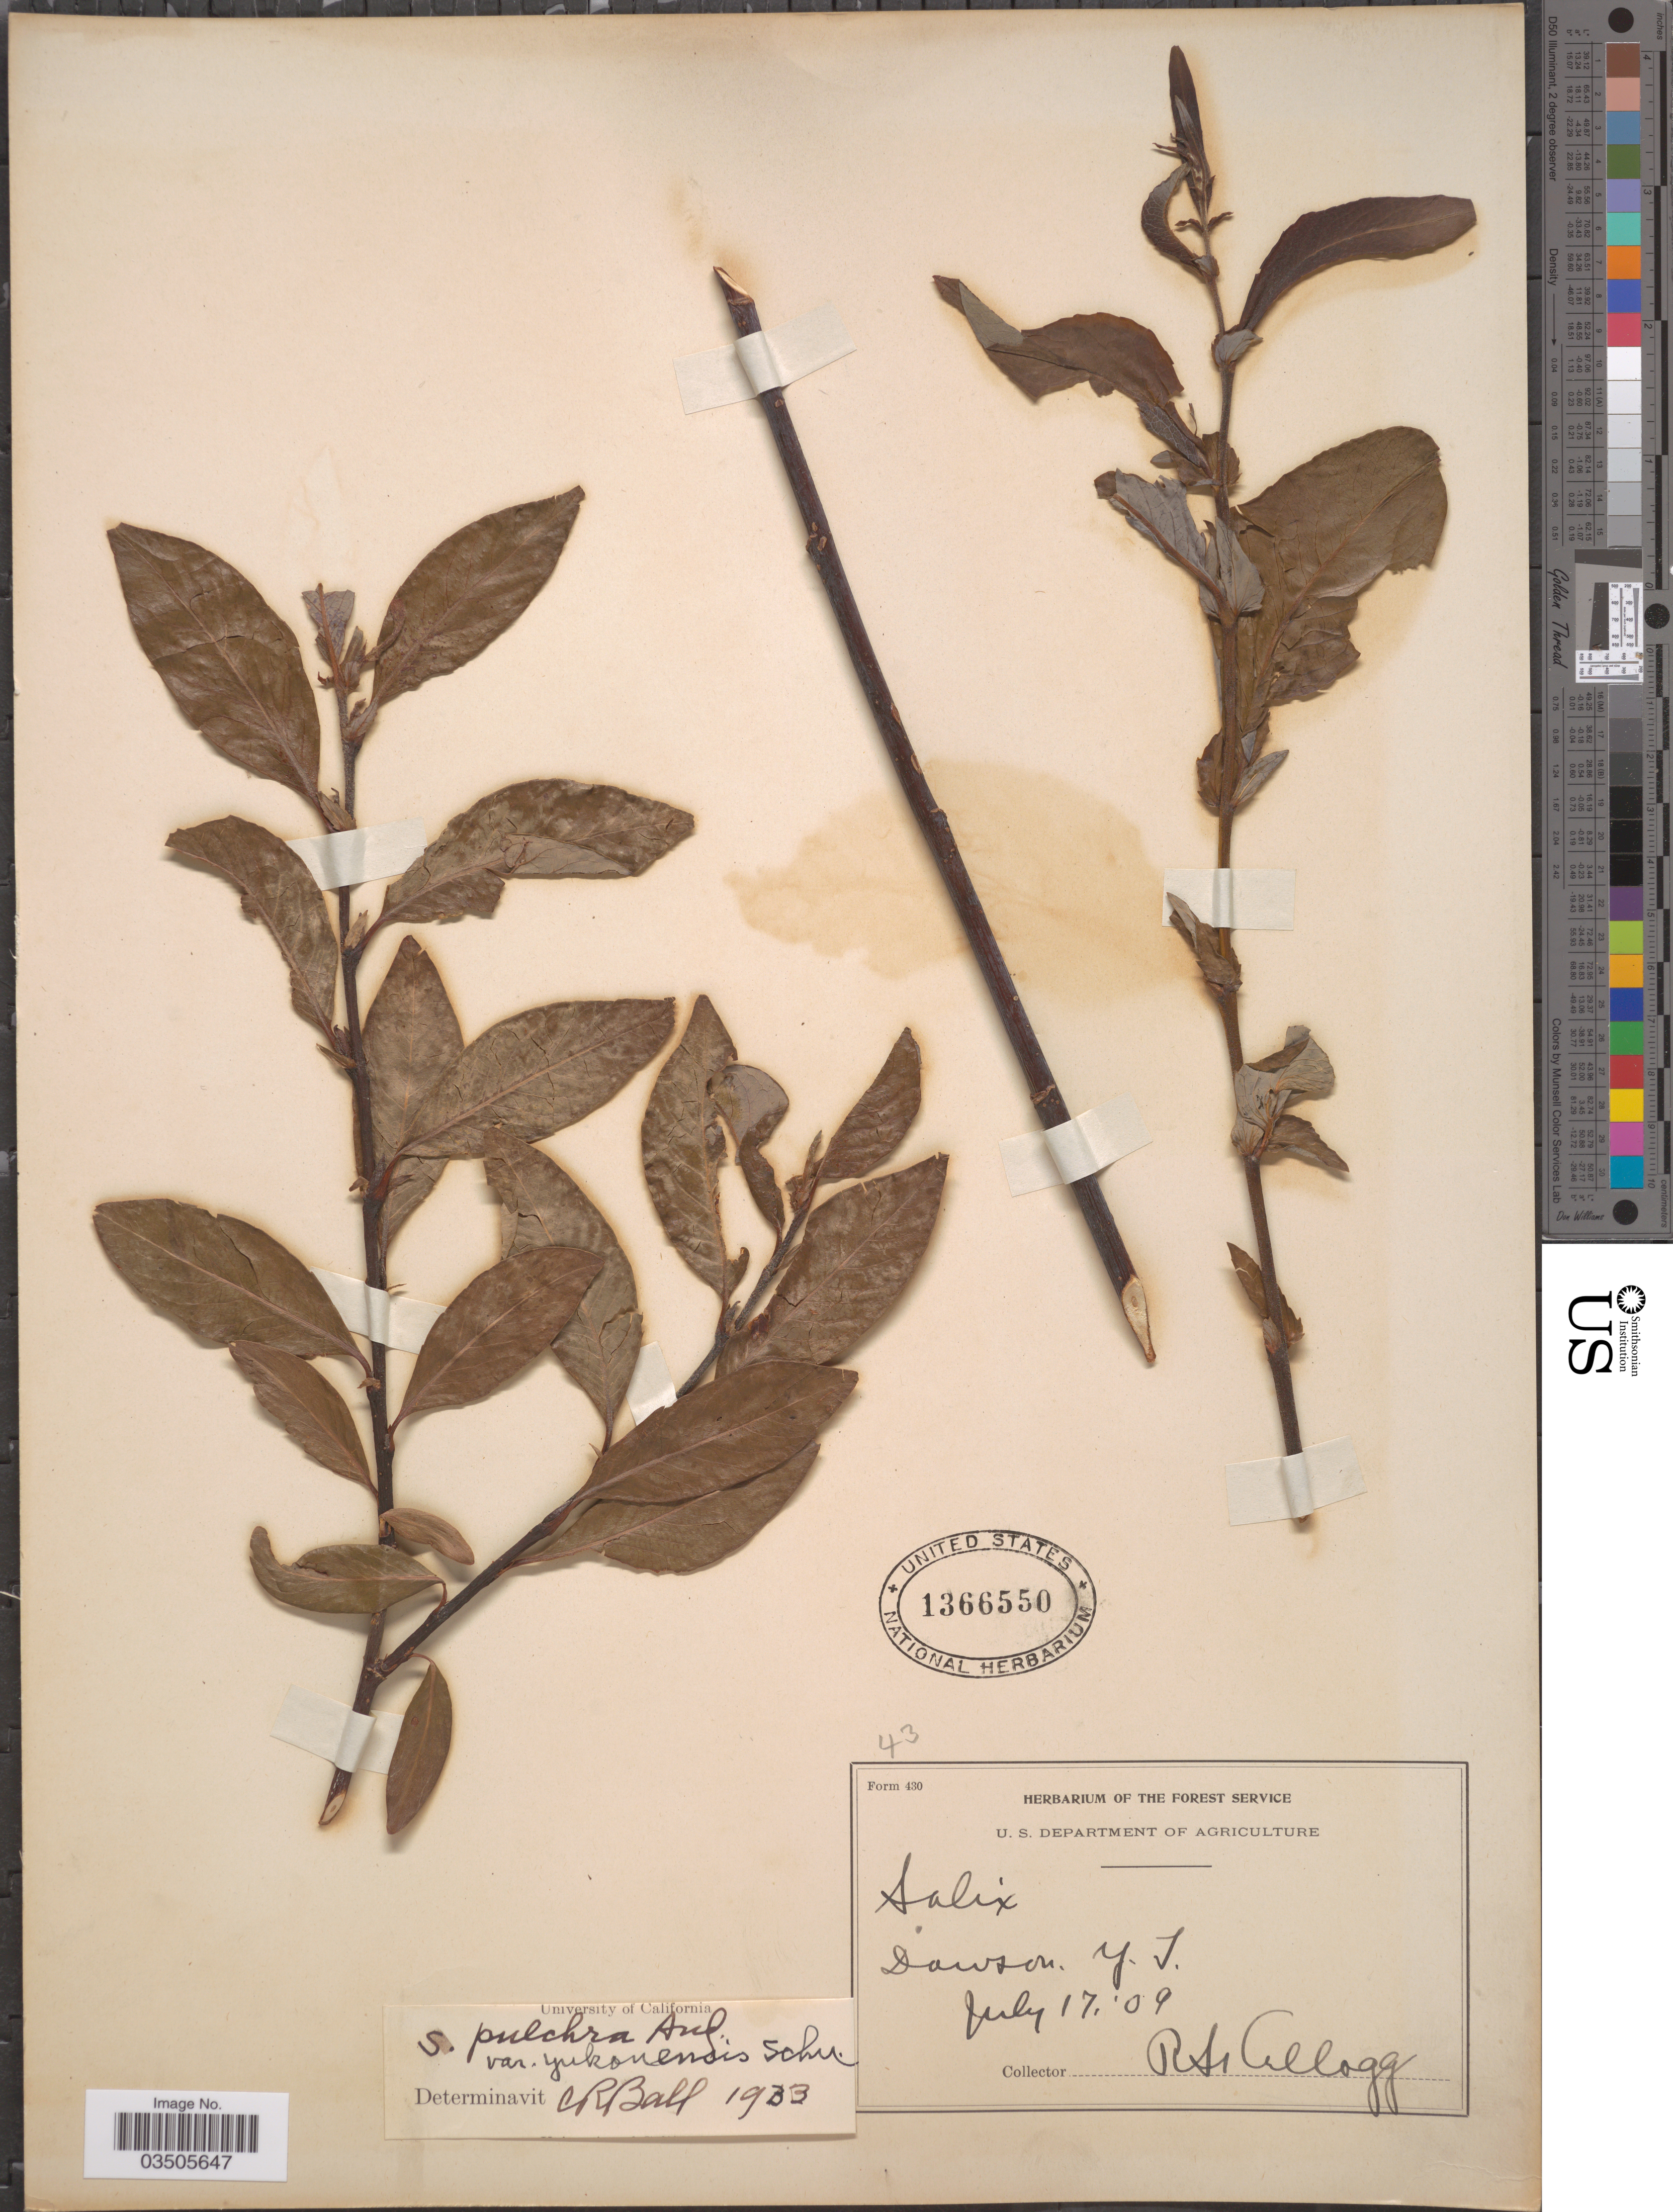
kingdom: Plantae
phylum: Tracheophyta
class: Magnoliopsida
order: Malpighiales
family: Salicaceae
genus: Salix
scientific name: Salix pulchra var. yukonensis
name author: C.K. Schneid.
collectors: R. Kellogg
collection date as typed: Transcribed d/m/y: 17/7/9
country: Canada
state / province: Yukon Territory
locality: Dawson. Y. T.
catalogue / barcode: US 1366550